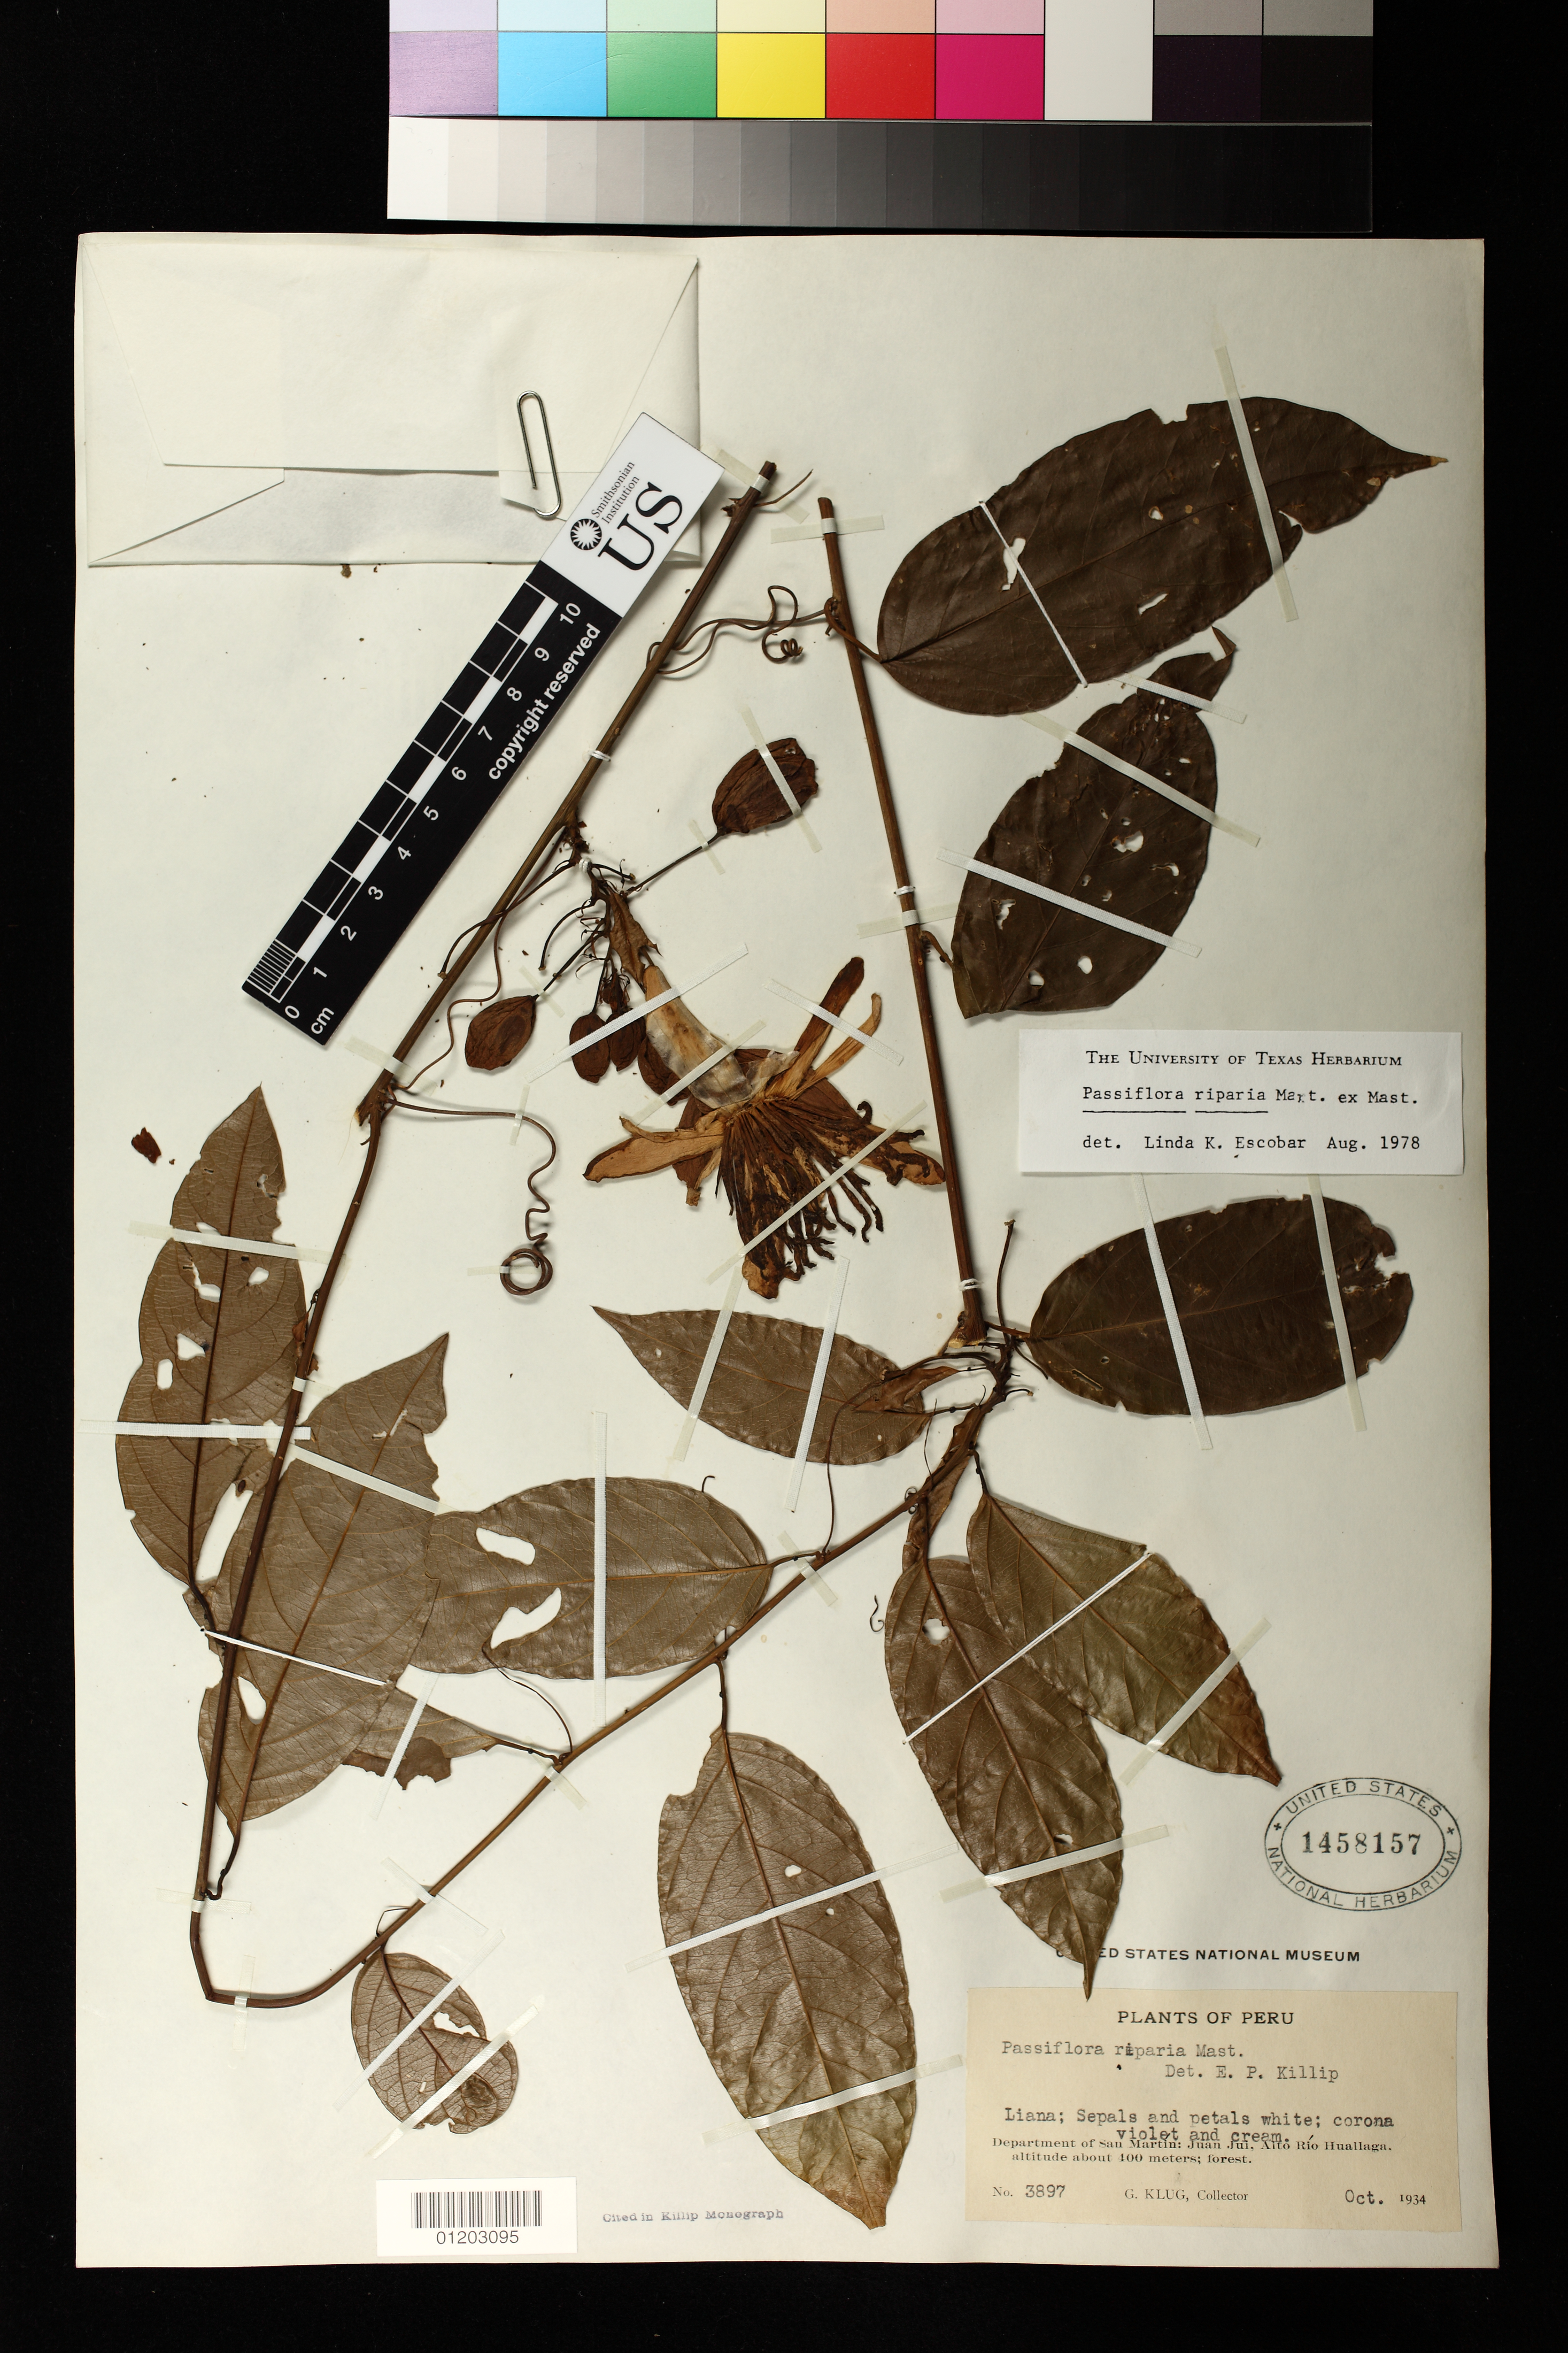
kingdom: Plantae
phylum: Tracheophyta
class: Magnoliopsida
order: Malpighiales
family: Passifloraceae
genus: Passiflora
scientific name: Passiflora riparia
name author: Mart. ex Mast.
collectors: G. Klug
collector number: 3897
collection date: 1934-10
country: Peru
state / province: San Martín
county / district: Mariscal Cáceres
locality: Juan Jui Alto Rio Huallaga; forest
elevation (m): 400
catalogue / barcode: US 1458157